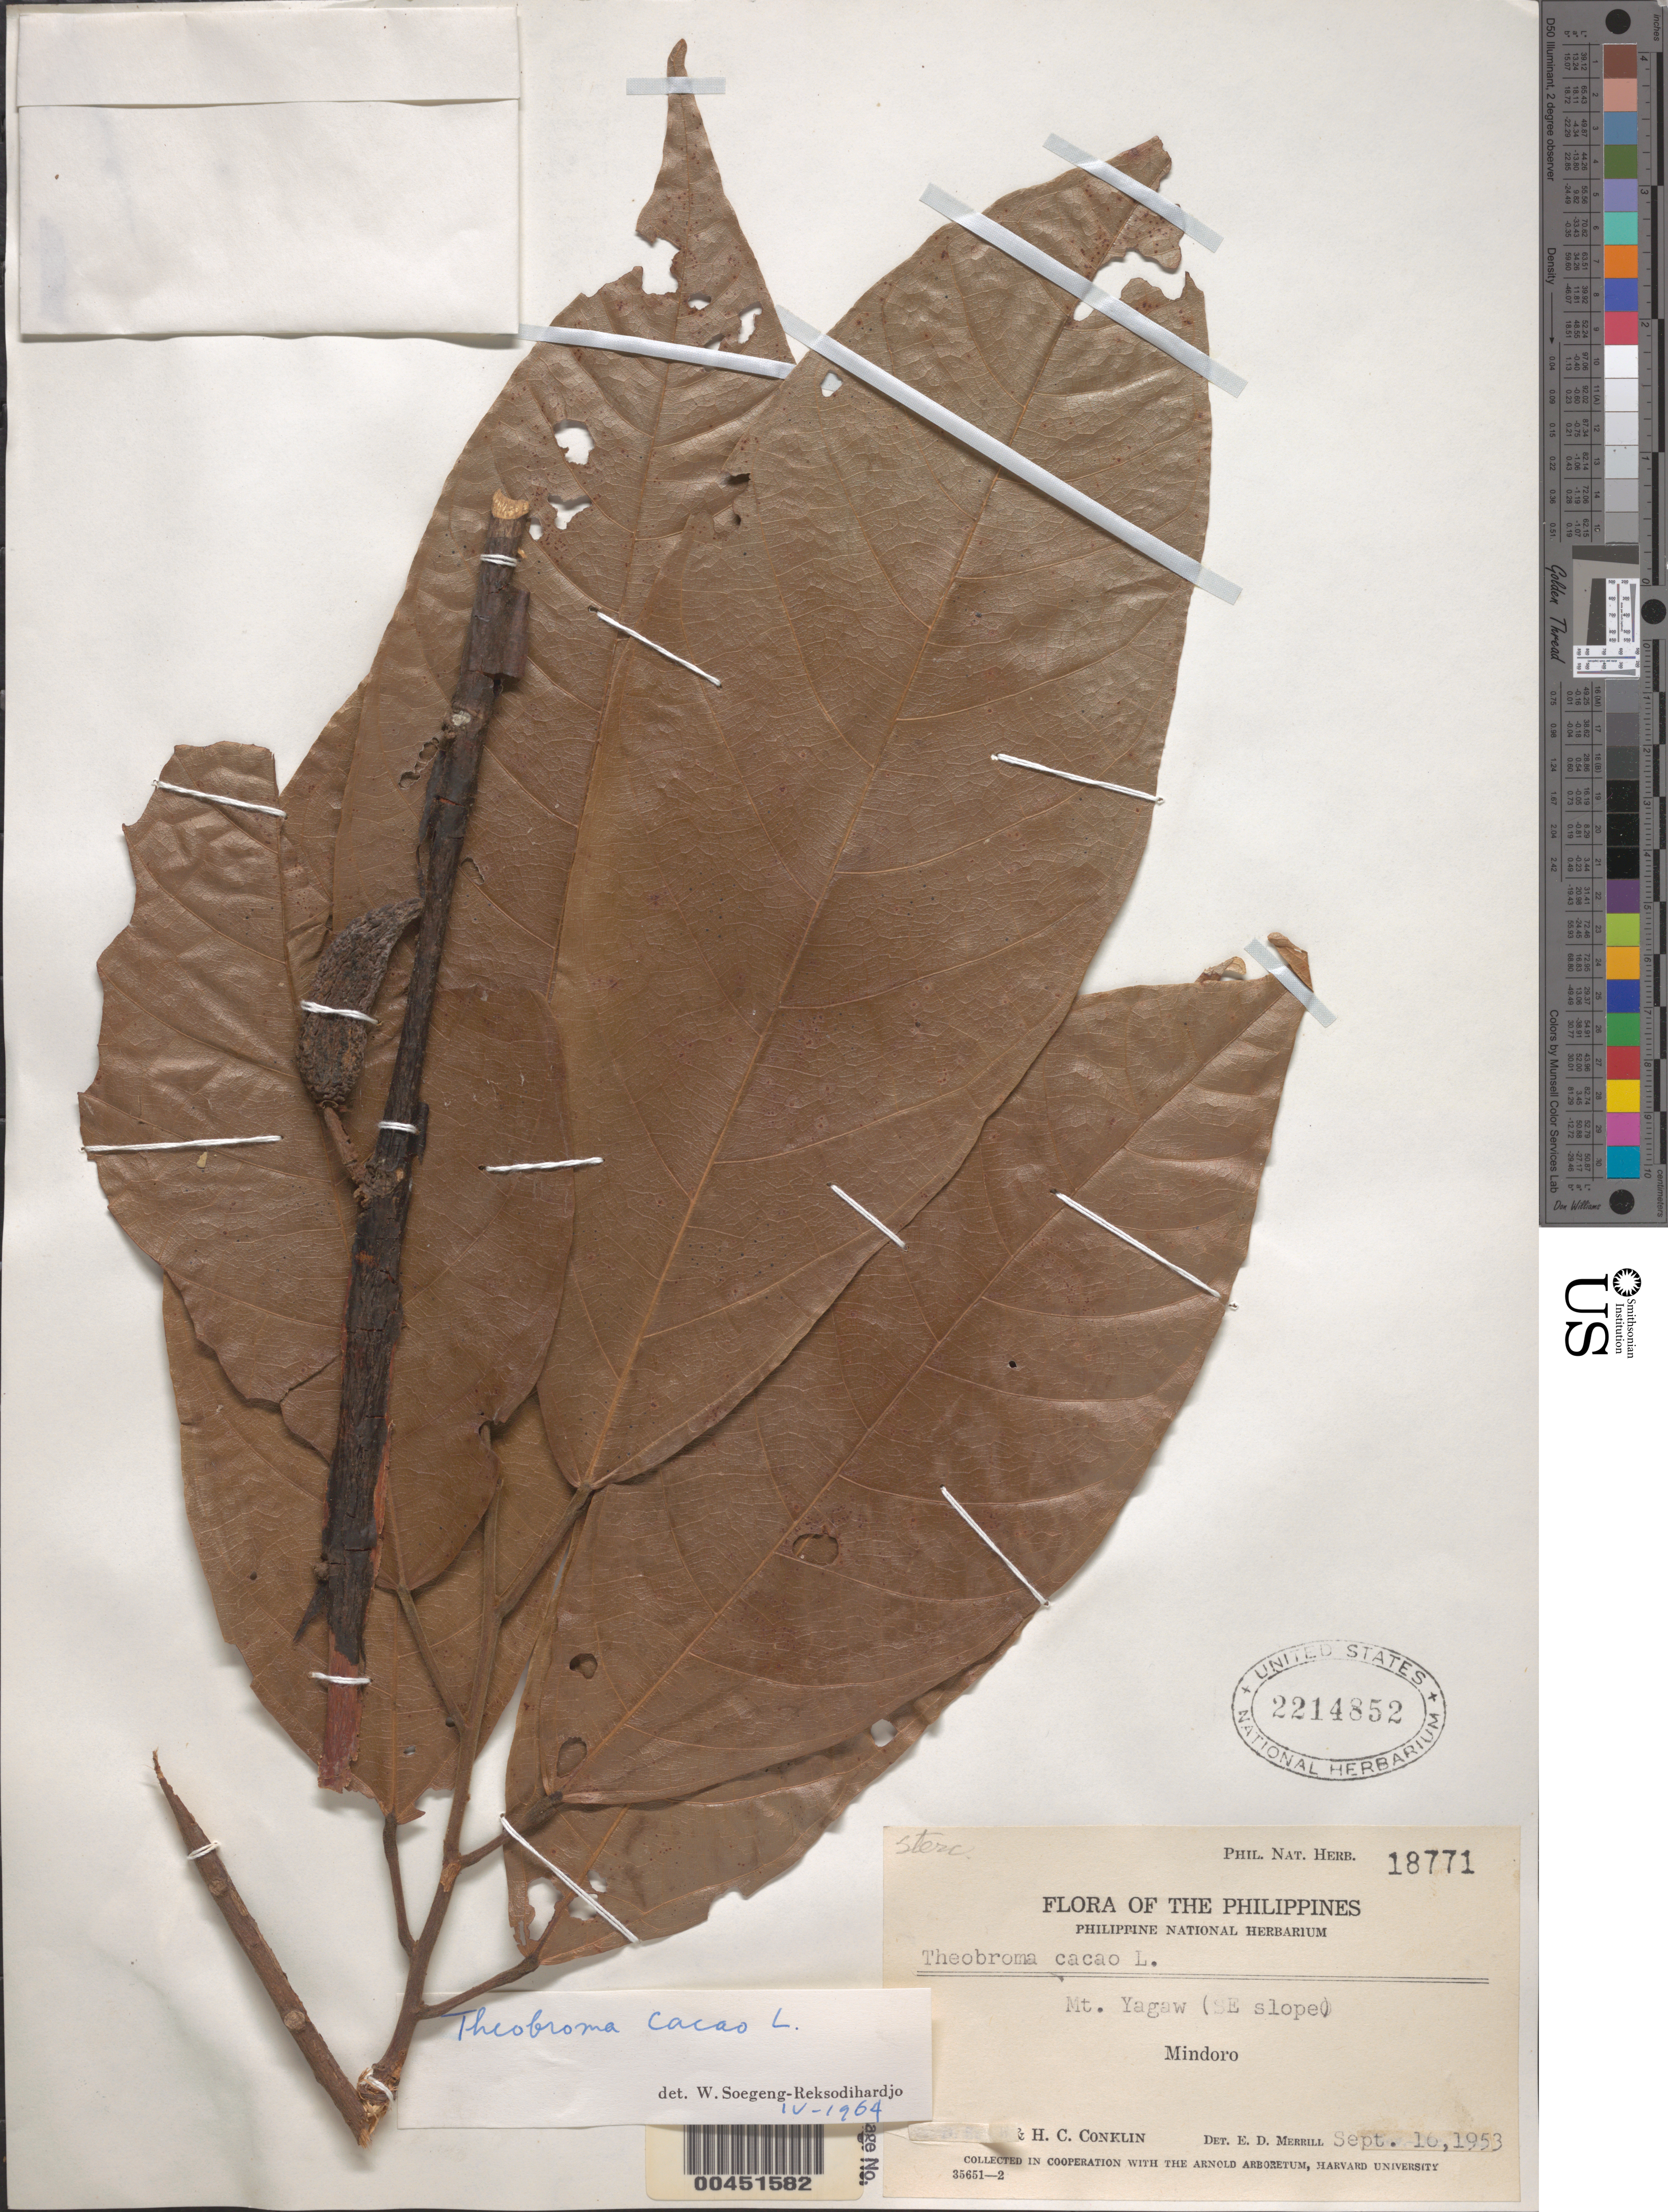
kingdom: Plantae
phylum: Tracheophyta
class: Magnoliopsida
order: Malvales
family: Malvaceae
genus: Theobroma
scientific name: Theobroma cacao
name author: L.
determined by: Soegeng-Reksodihardjo, W.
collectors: H. Conklin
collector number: Phil. Nat. Herb. 18771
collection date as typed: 16 Sep 1953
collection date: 1953-09-16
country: Philippines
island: Mindoro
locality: Mt. Yagaw (SE slope)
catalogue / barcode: US 2214852